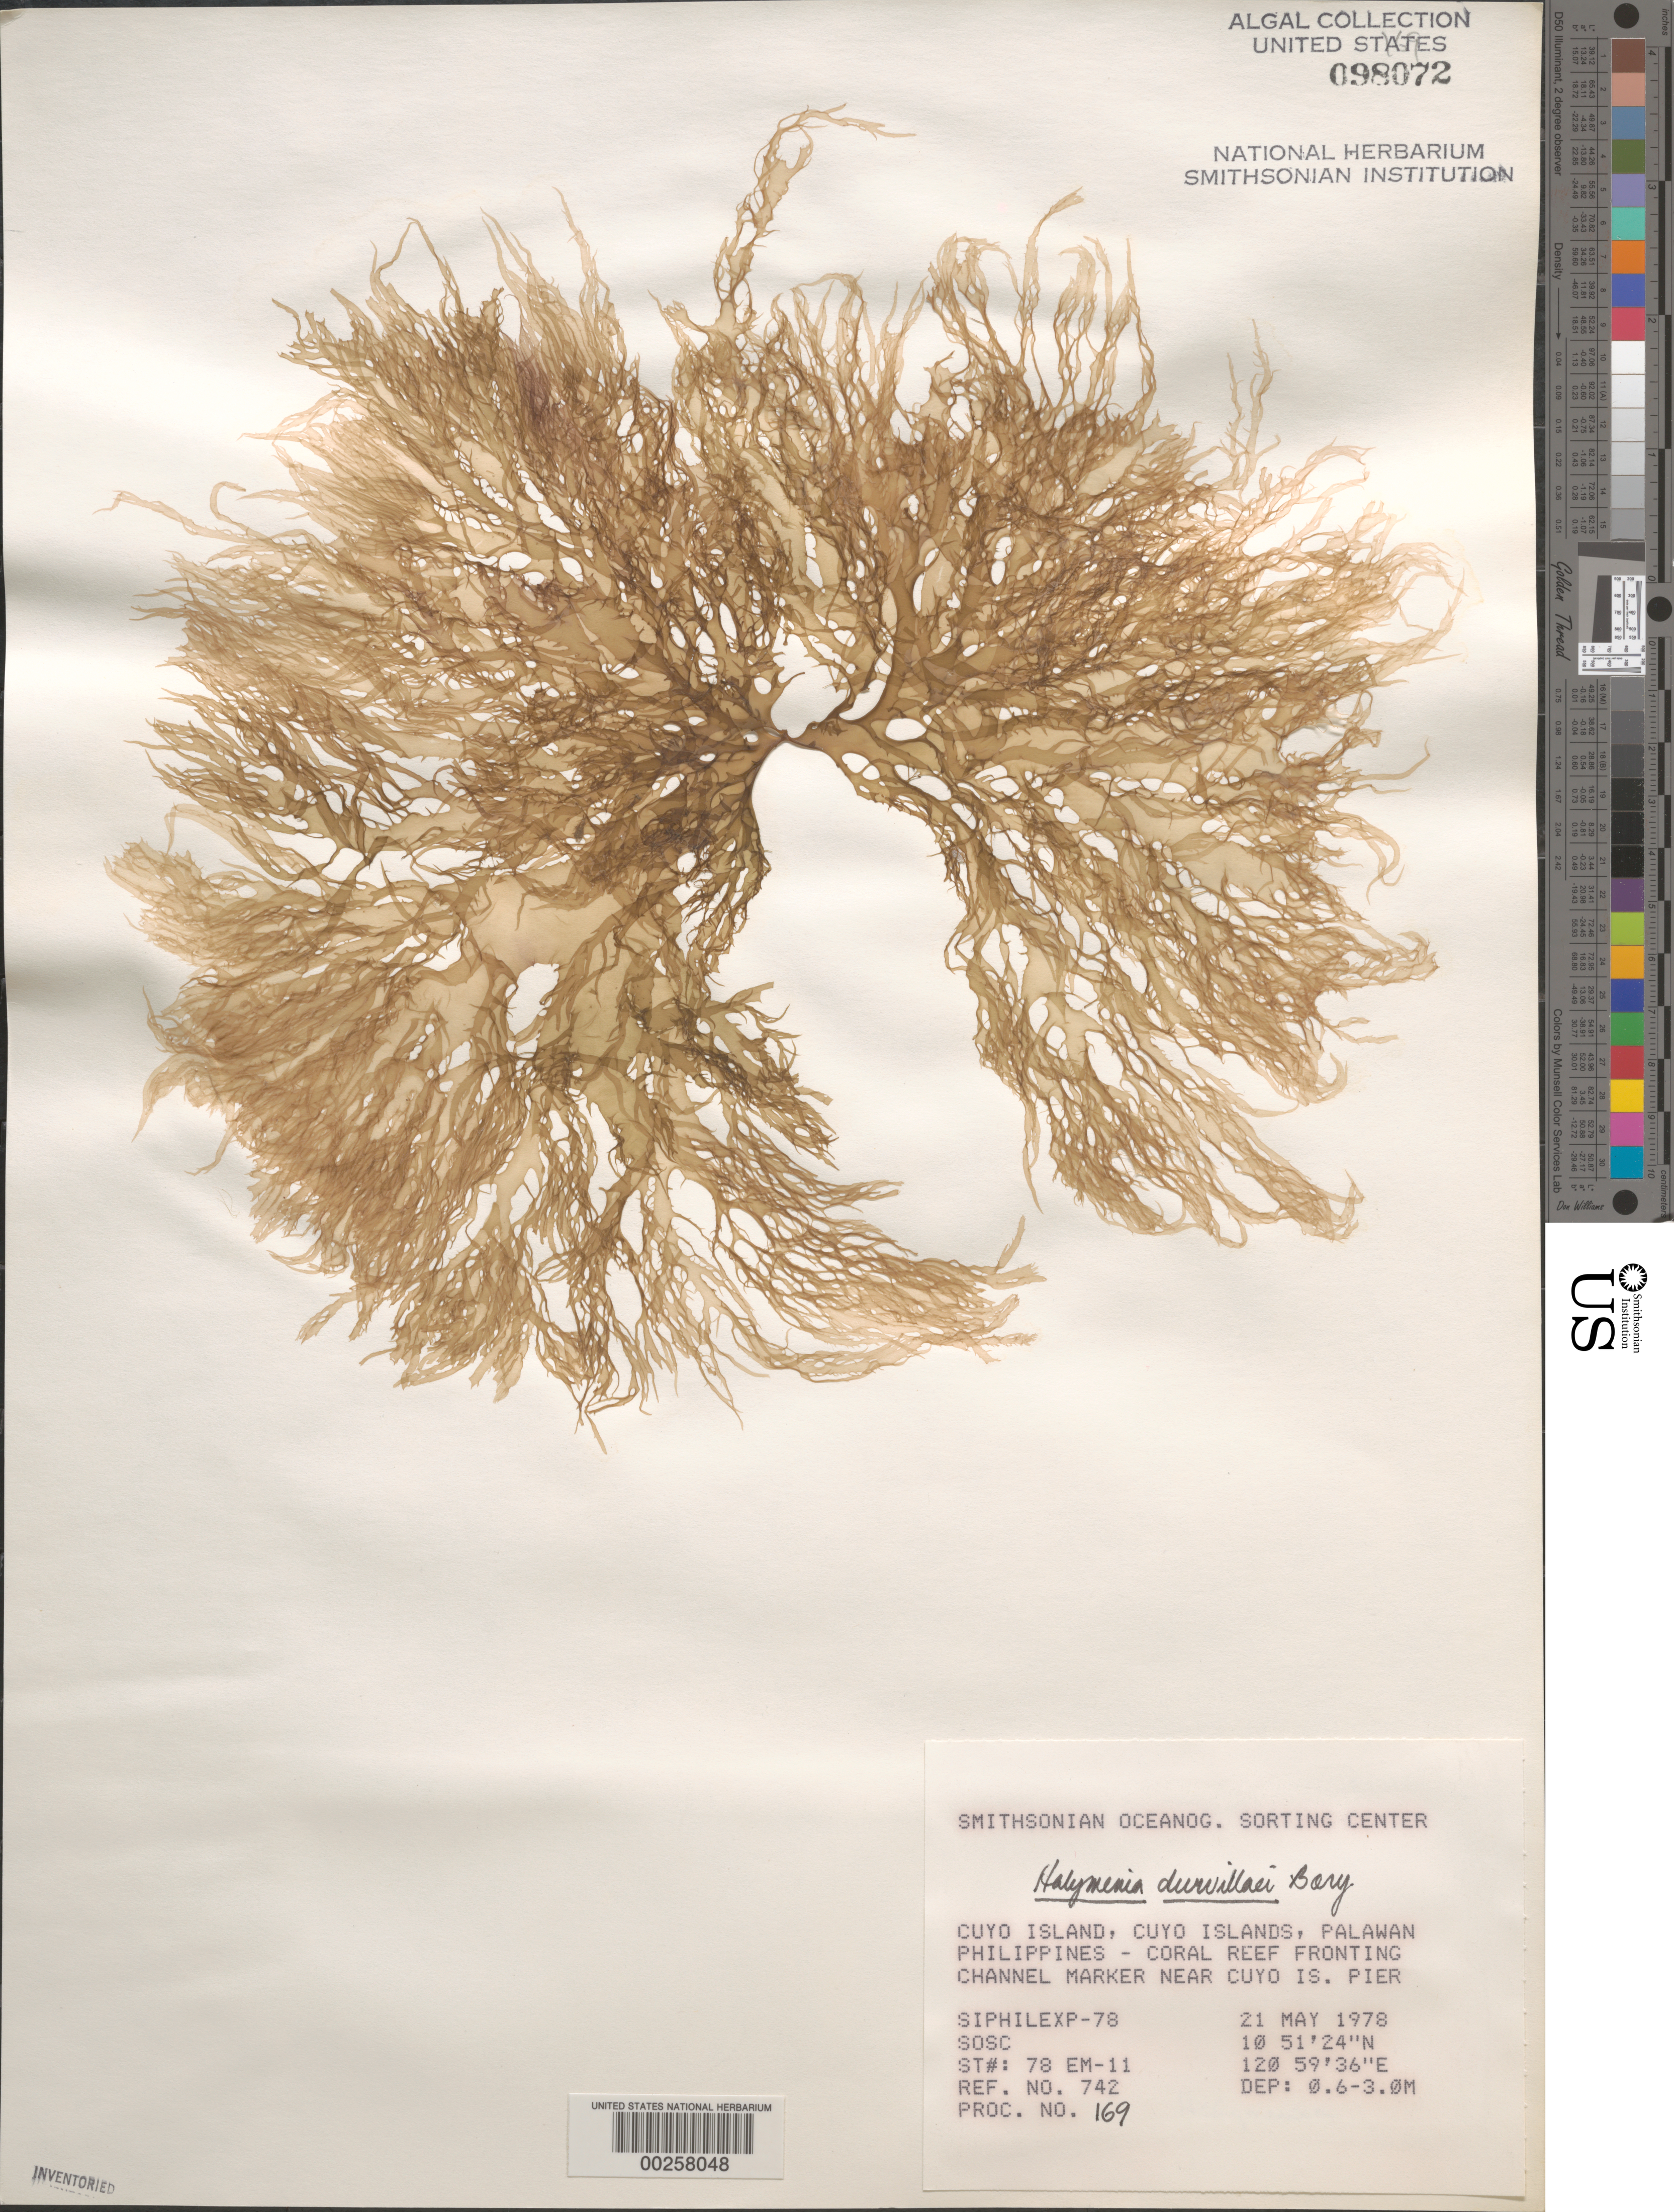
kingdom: Plantae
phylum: Rhodophyta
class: Florideophyceae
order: Halymeniales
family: Halymeniaceae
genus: Halymenia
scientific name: Halymenia durvillaei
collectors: SOSC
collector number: Station 78 Em-11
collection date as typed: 21 May 1978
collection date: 1978-05-21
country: Philippines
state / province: Mimaropa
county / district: Palawan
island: Cuyo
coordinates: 10 51' 24" N, 120 59' 36" E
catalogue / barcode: US 98072